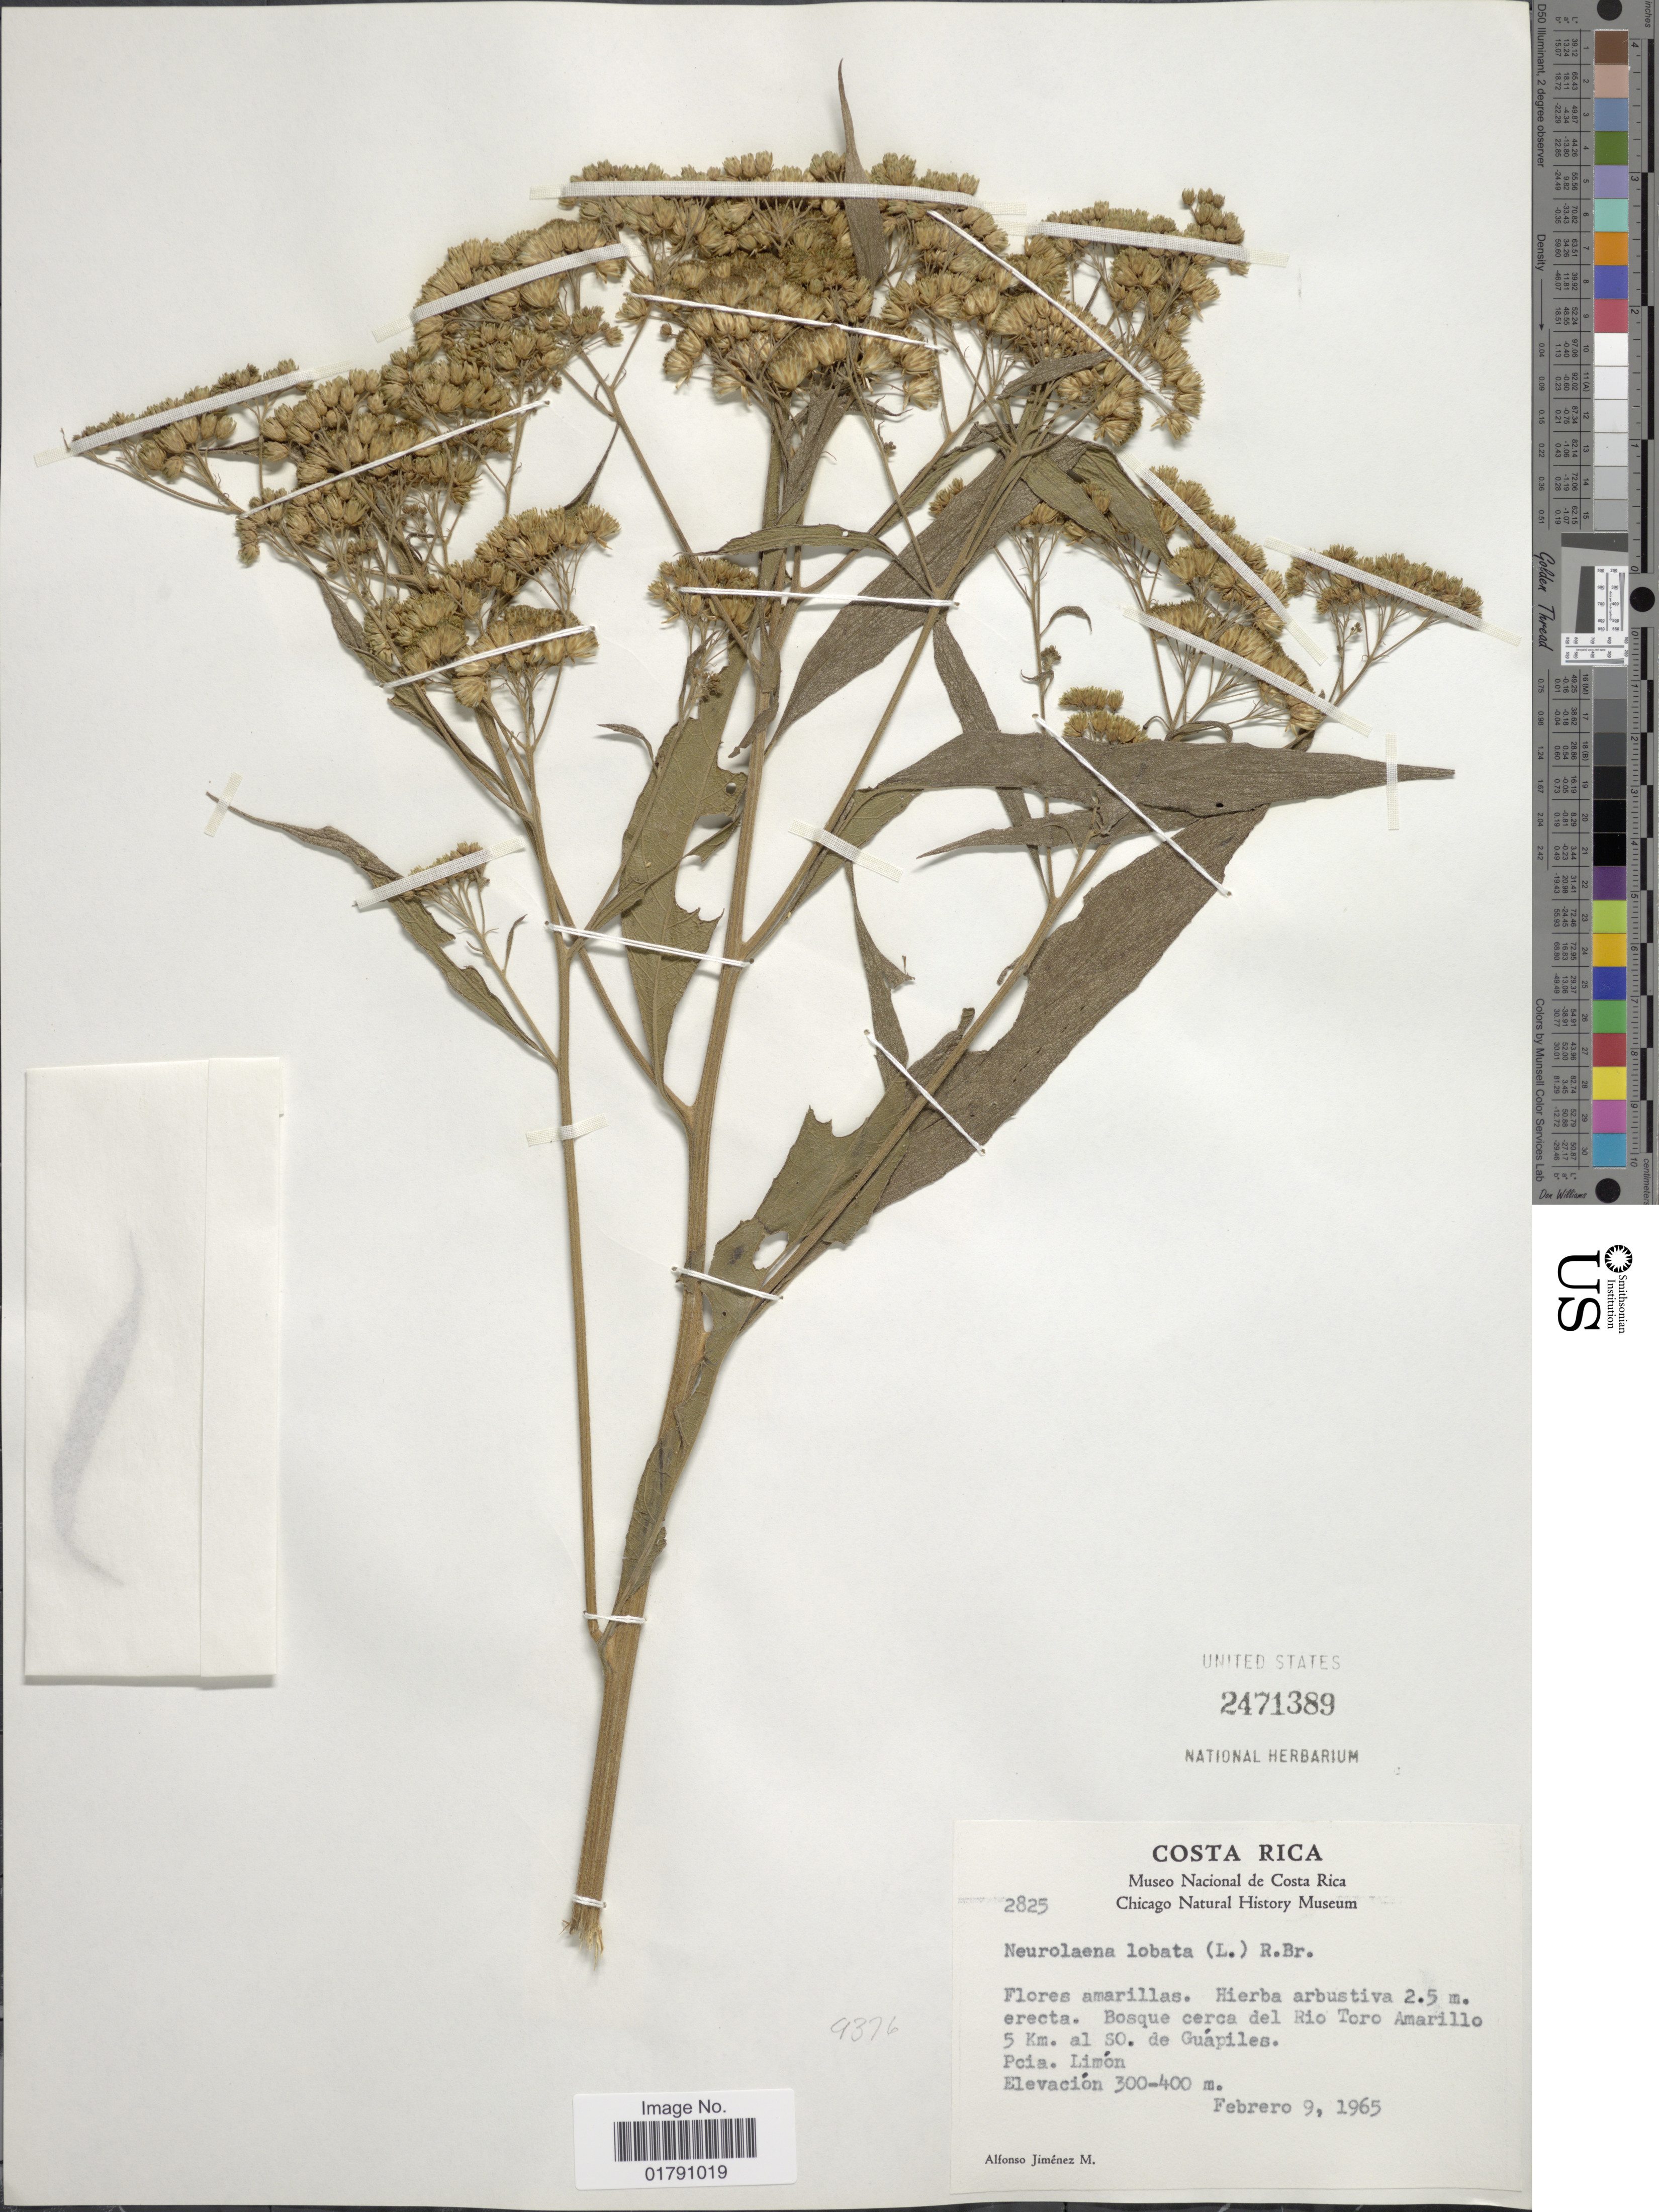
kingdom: Plantae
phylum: Tracheophyta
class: Magnoliopsida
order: Asterales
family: Asteraceae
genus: Neurolaena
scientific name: Neurolaena lobata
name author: (L.) R. Br. ex Cass.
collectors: A. Jimenez M.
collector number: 2825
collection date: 1965-02-09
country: Costa Rica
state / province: Limón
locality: Bosque cercadel Rio Toro Amarillo 5 km al SO de Guapiles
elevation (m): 300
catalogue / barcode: US 2471389